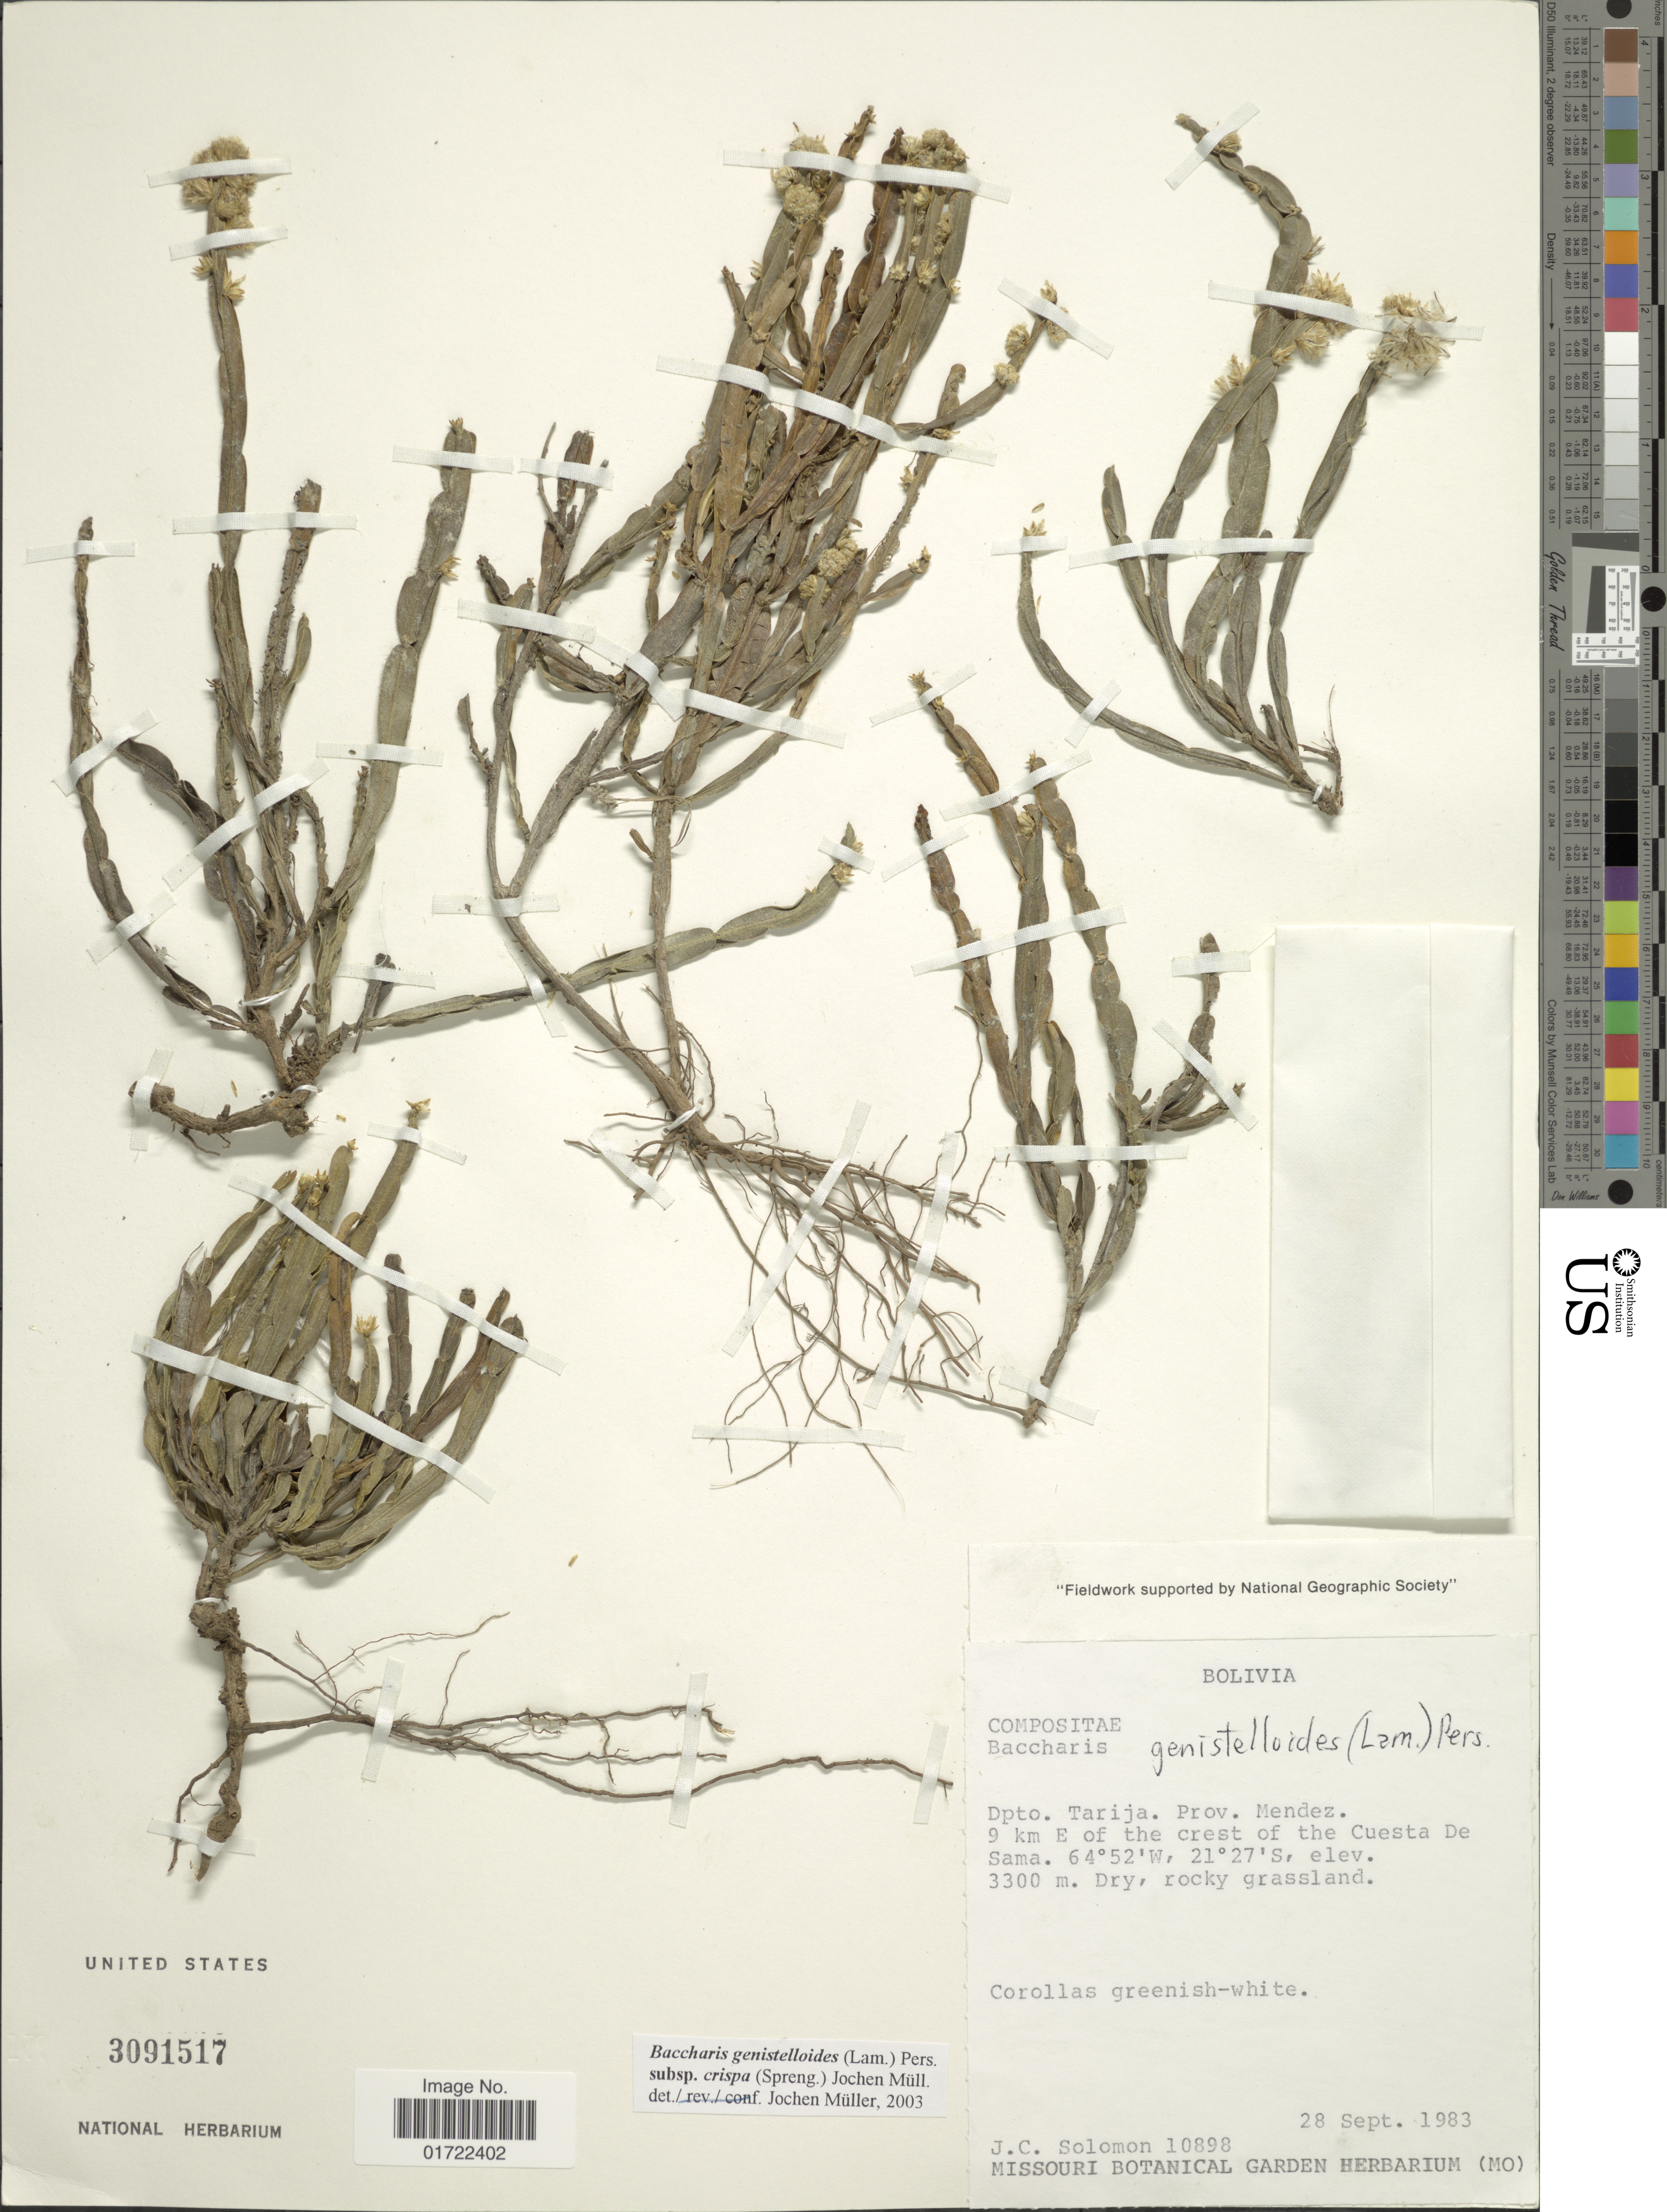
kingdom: Plantae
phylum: Tracheophyta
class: Magnoliopsida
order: Asterales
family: Asteraceae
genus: Baccharis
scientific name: Baccharis genistelloides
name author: (Lam.) Pers.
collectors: J. C. Solomon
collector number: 10898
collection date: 1983-09-28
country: Bolivia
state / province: Tarija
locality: Prov. Mendez, 9 km E of the crest of the Cuesta De Sama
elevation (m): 3300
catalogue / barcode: US 3091517